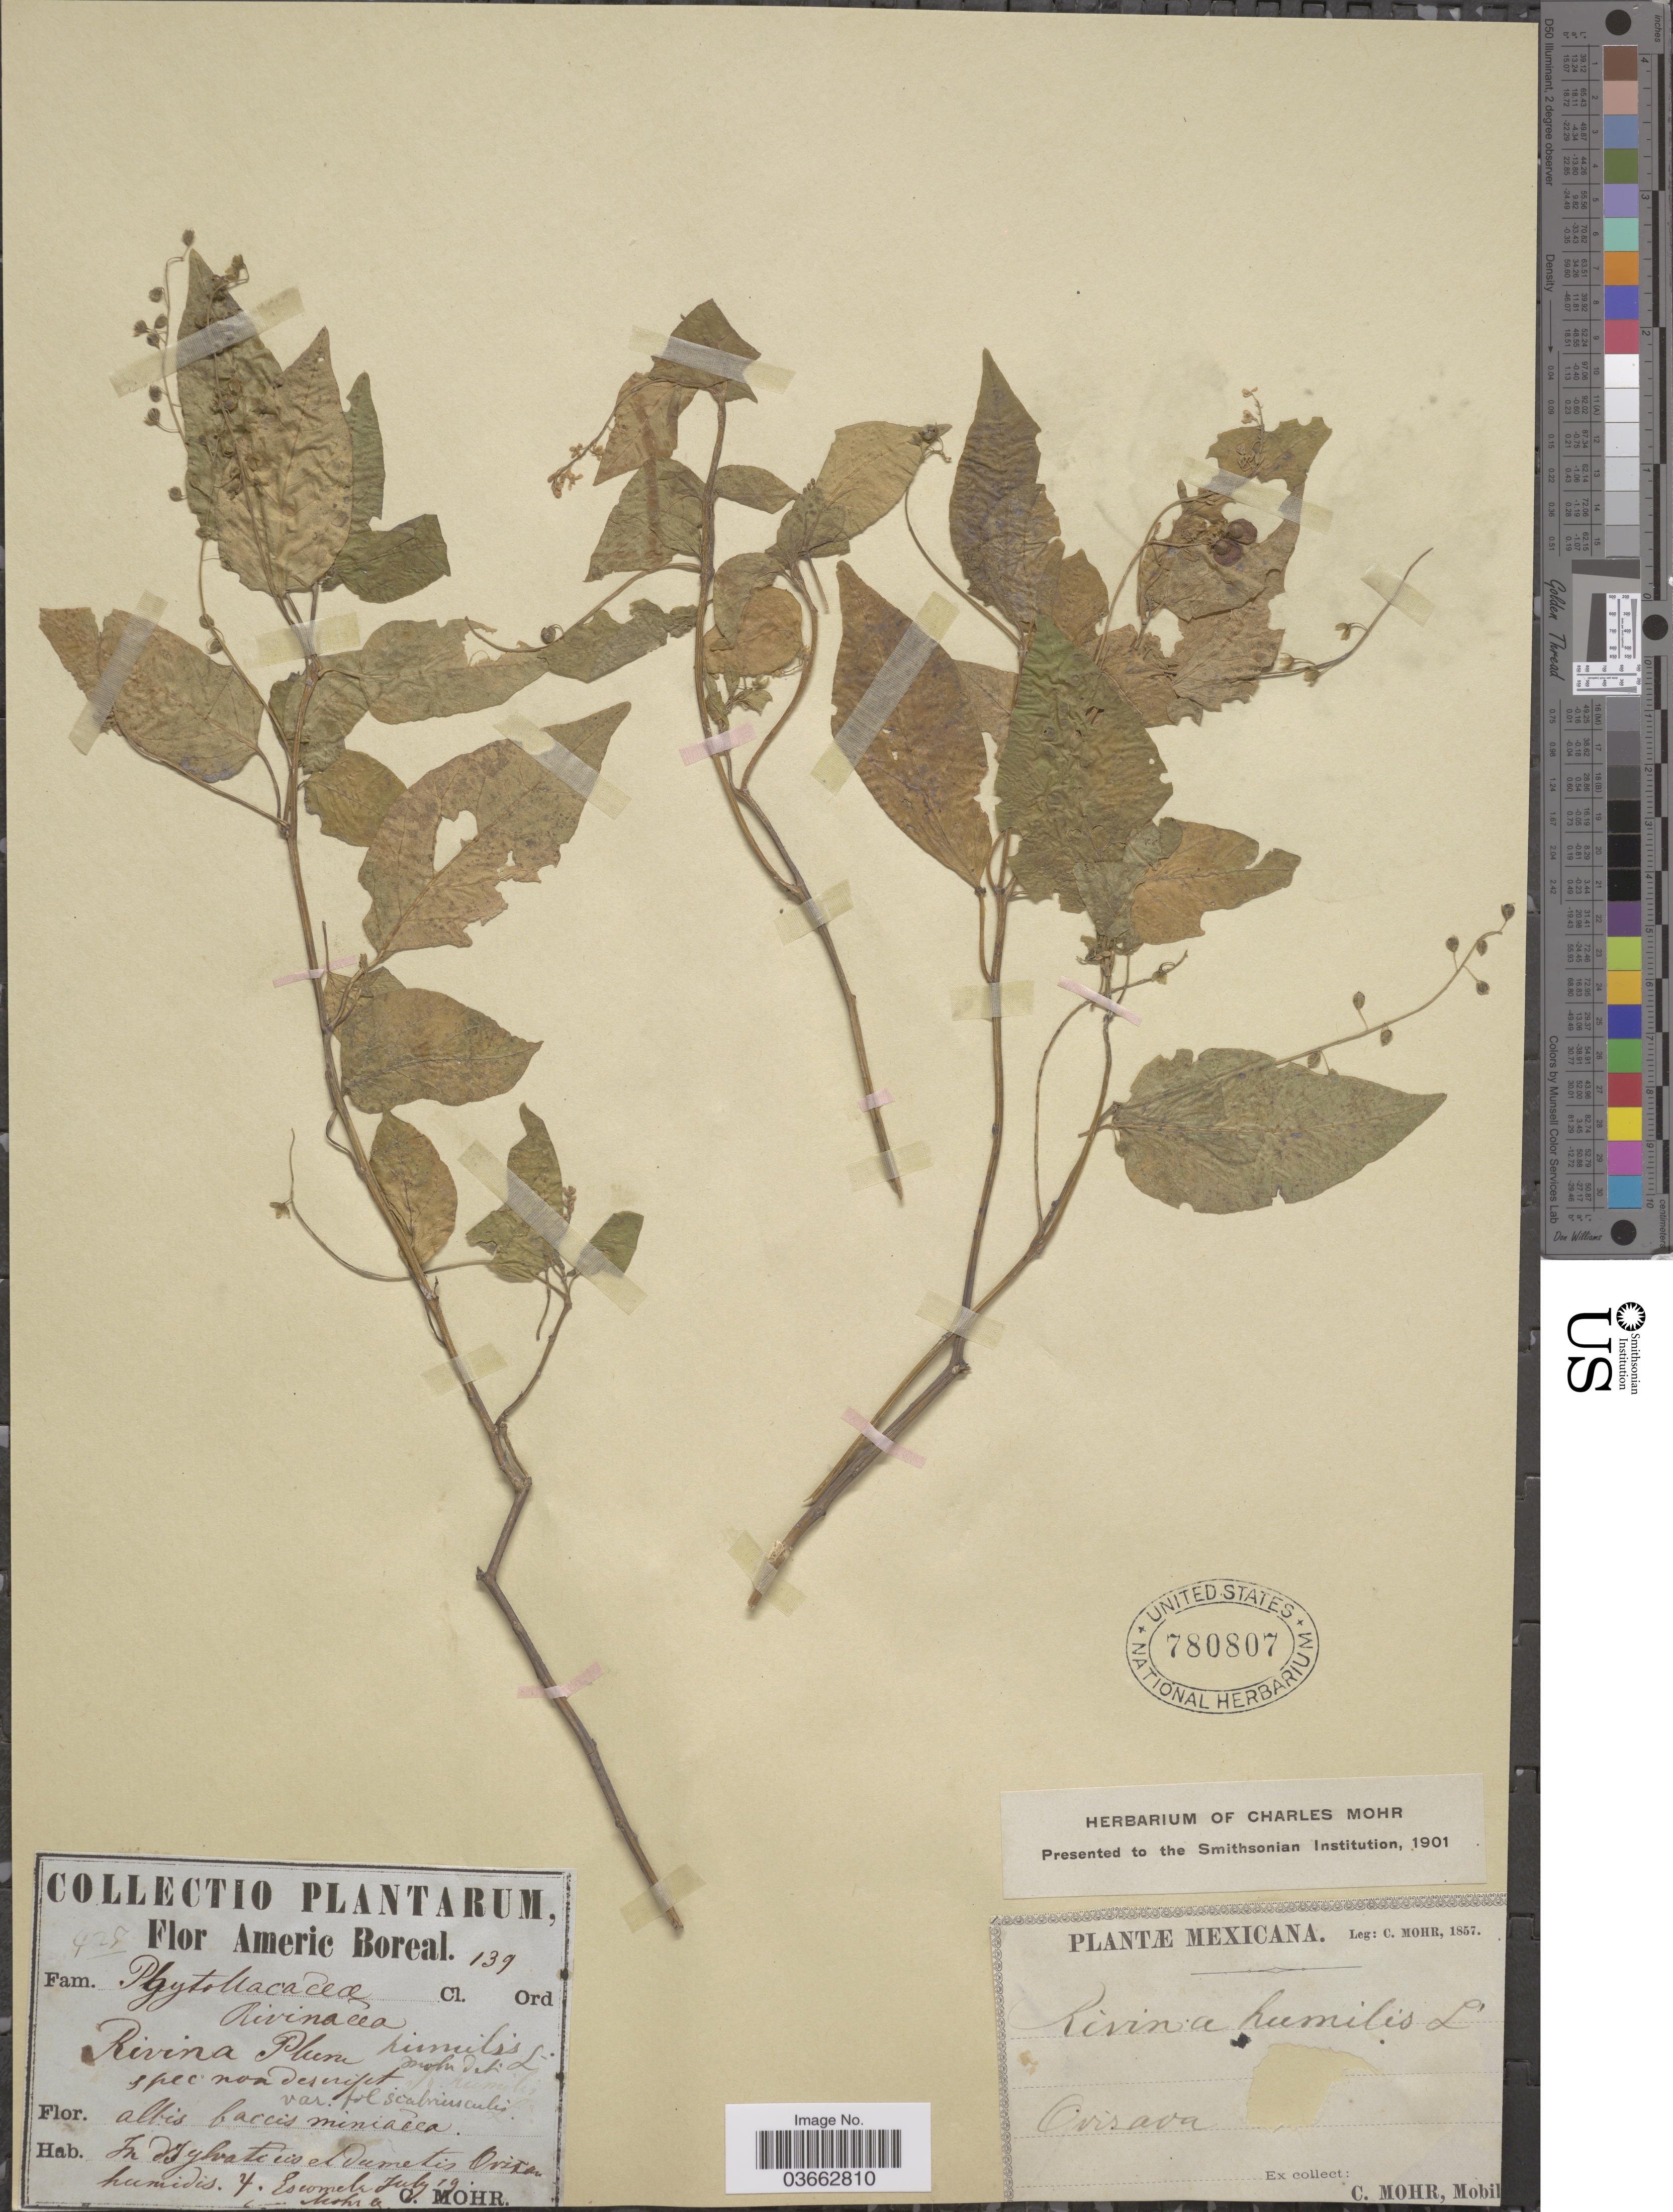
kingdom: Plantae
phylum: Tracheophyta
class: Magnoliopsida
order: Caryophyllales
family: Phytolaccaceae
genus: Rivina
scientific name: Rivina humilis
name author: L.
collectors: Mohr, C. T. (herbarium)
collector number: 425*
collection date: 1857-07-19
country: Mexico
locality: Orizava.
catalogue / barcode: US 780807